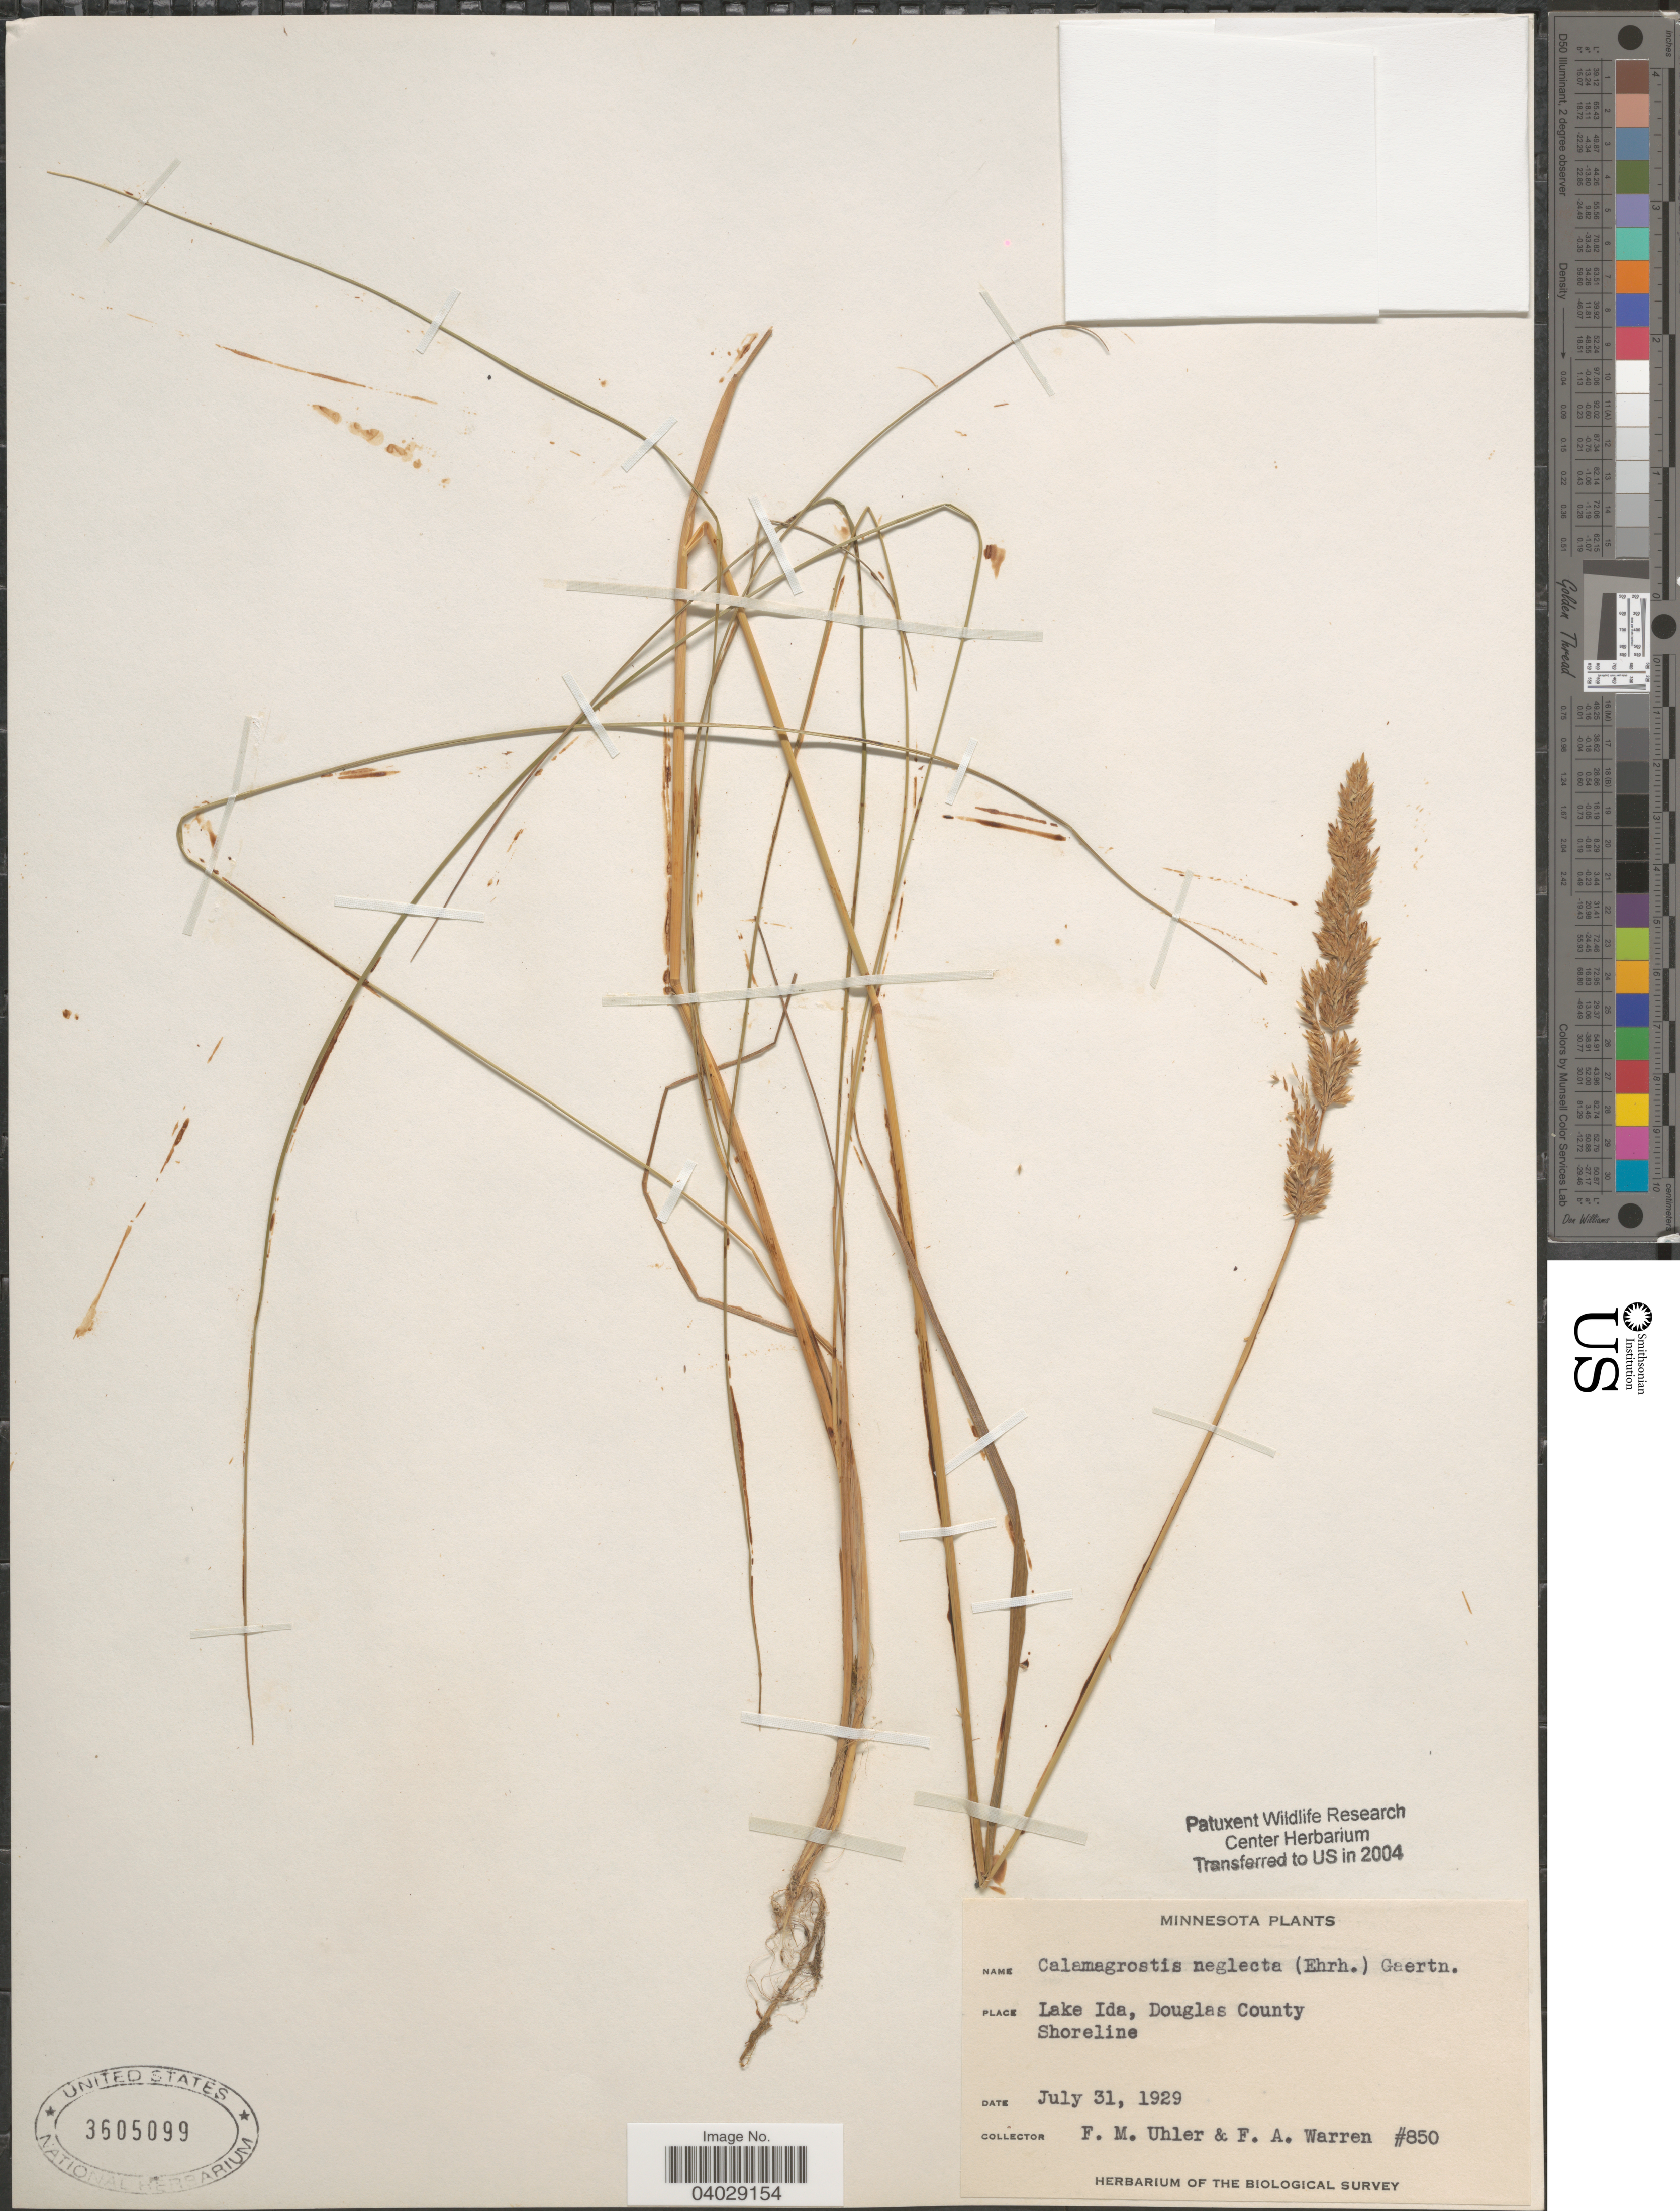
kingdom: Plantae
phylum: Tracheophyta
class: Liliopsida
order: Poales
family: Poaceae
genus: Calamagrostis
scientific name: Calamagrostis neglecta (Ehrh.) Gaertner et al.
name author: (Ehrhart) G. Gaertn. et al.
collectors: F. M. Uhler & F. Warren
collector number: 850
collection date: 1929-07-31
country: United States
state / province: Minnesota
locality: Lake Ida, Douglas County. Shoreline.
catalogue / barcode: US 3605099